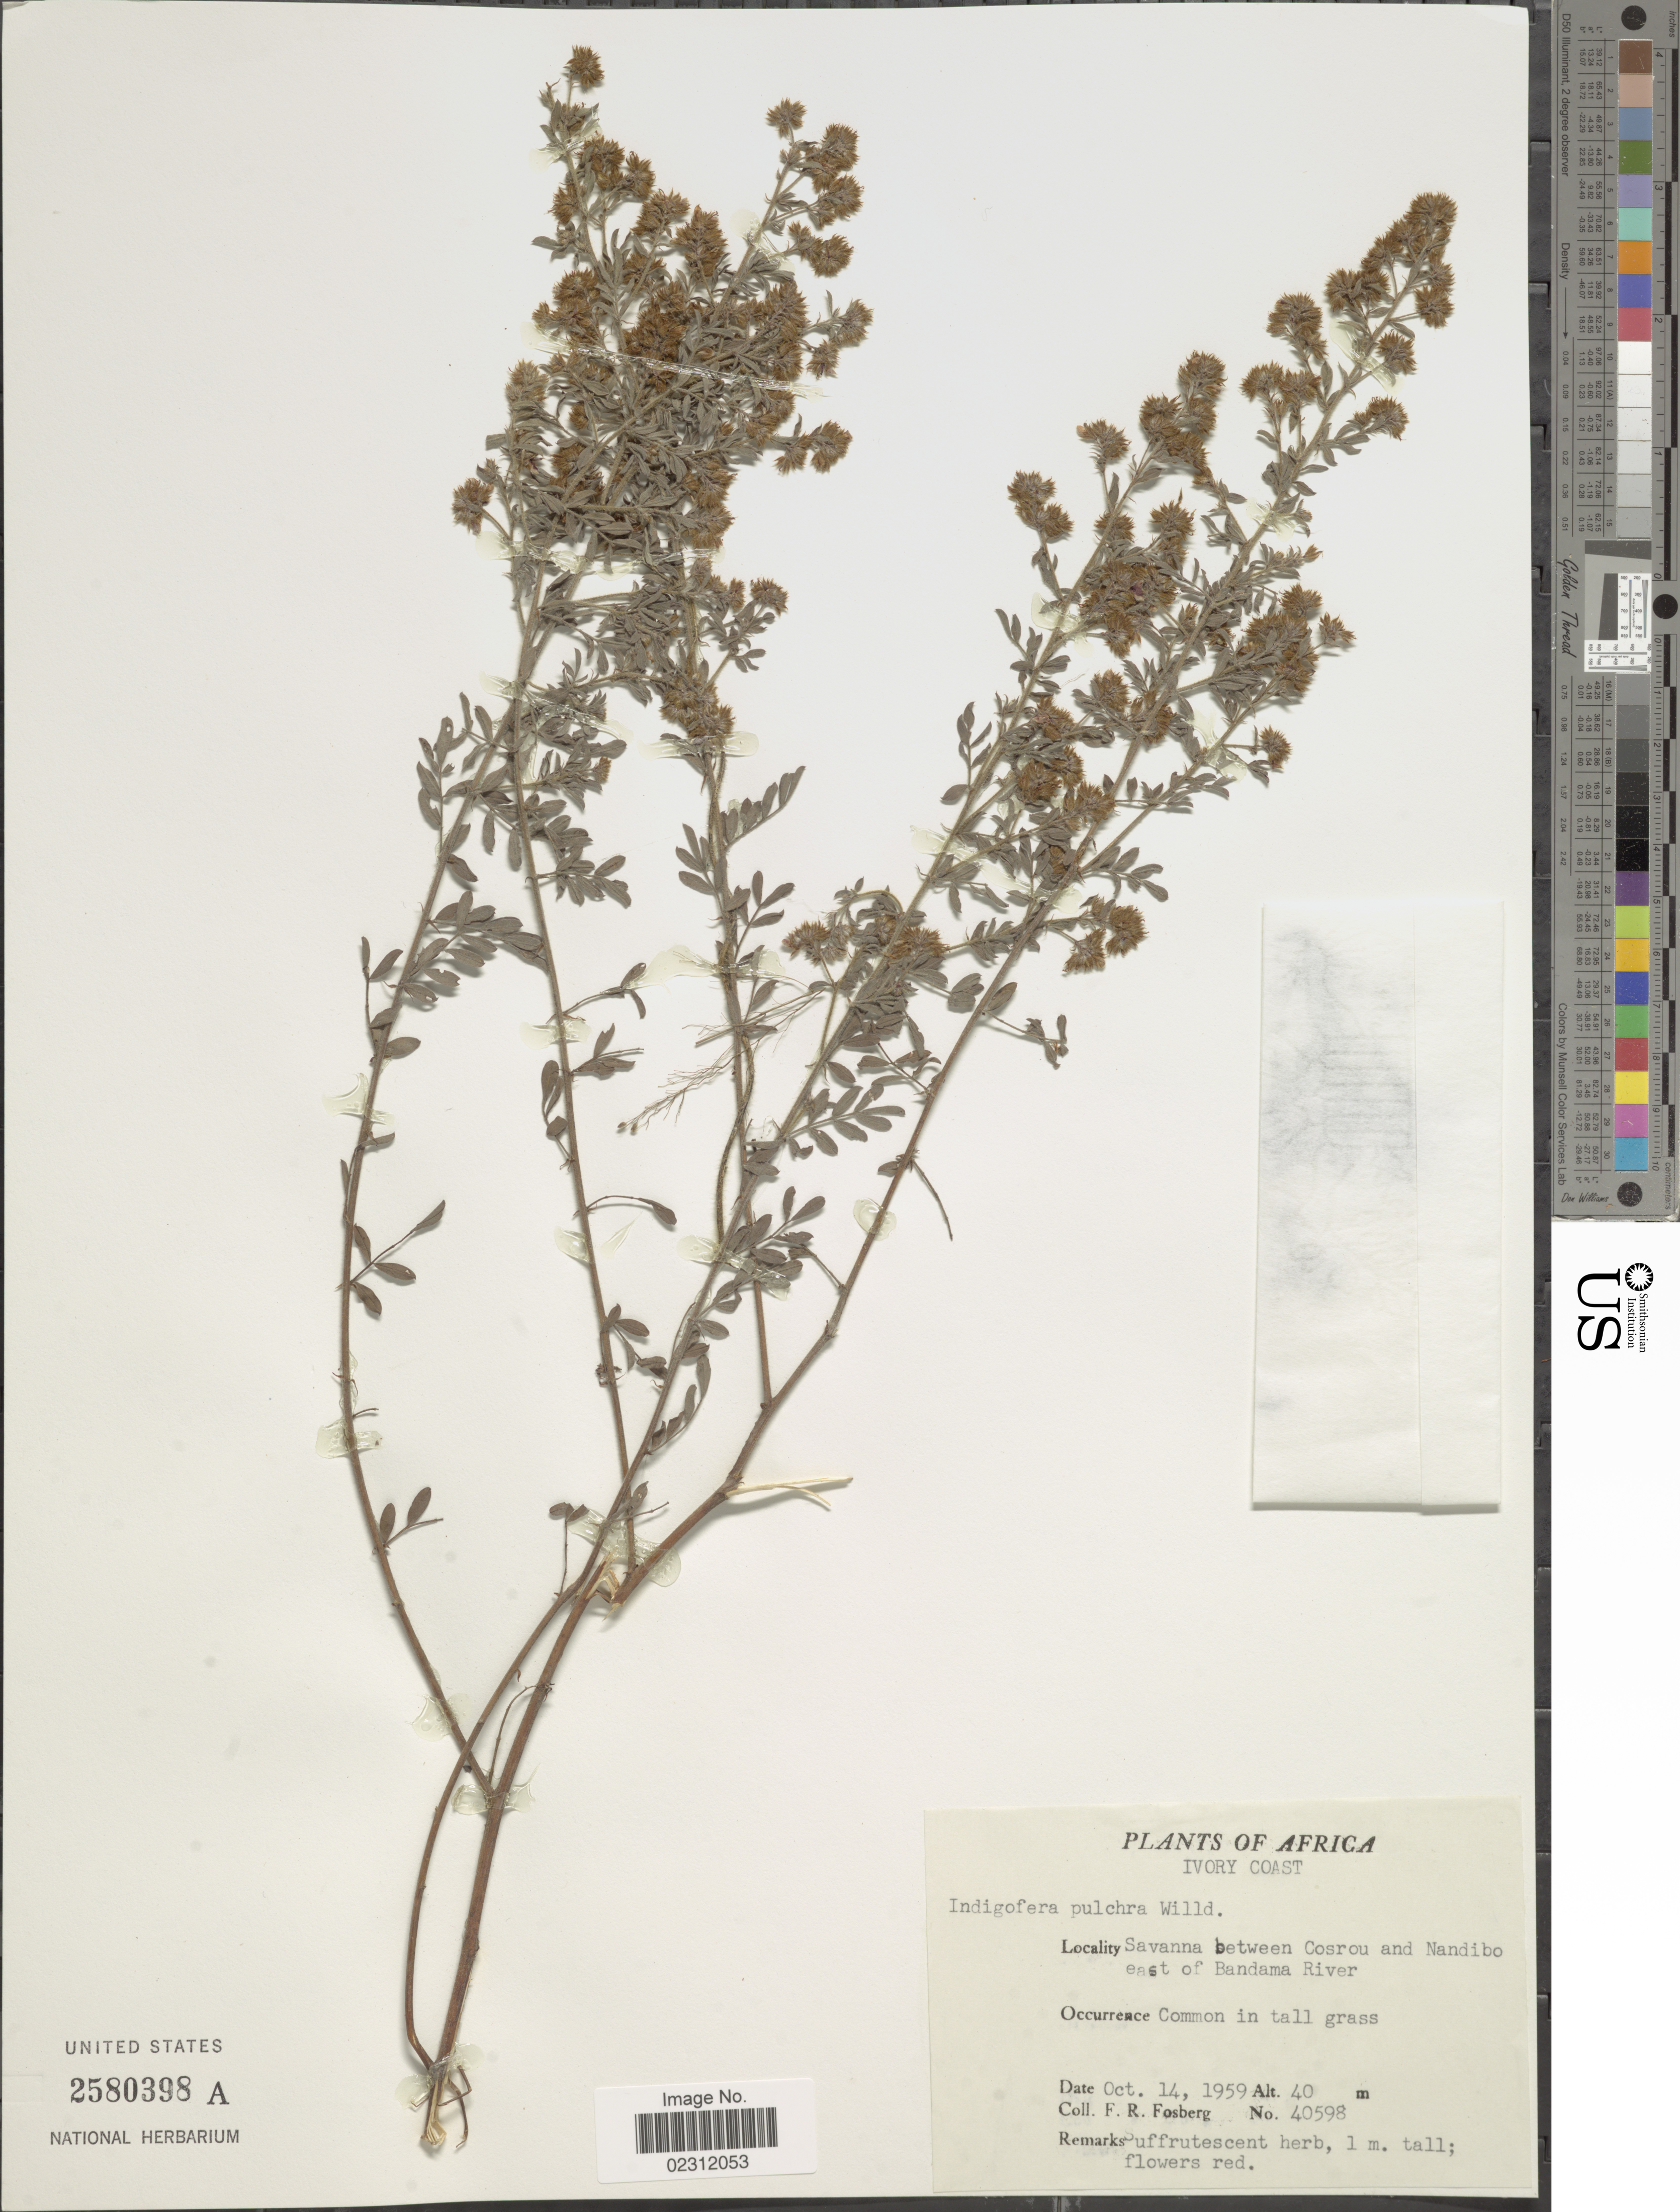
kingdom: Plantae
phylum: Tracheophyta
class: Magnoliopsida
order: Fabales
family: Fabaceae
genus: Indigofera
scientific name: Indigofera pulchra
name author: Willd.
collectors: F. R. Fosberg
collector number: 40598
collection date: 1959-10-14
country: Ivory Coast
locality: Savanna between Cosrou and Nandibo east of Bandama River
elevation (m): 40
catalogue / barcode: US 2580398A